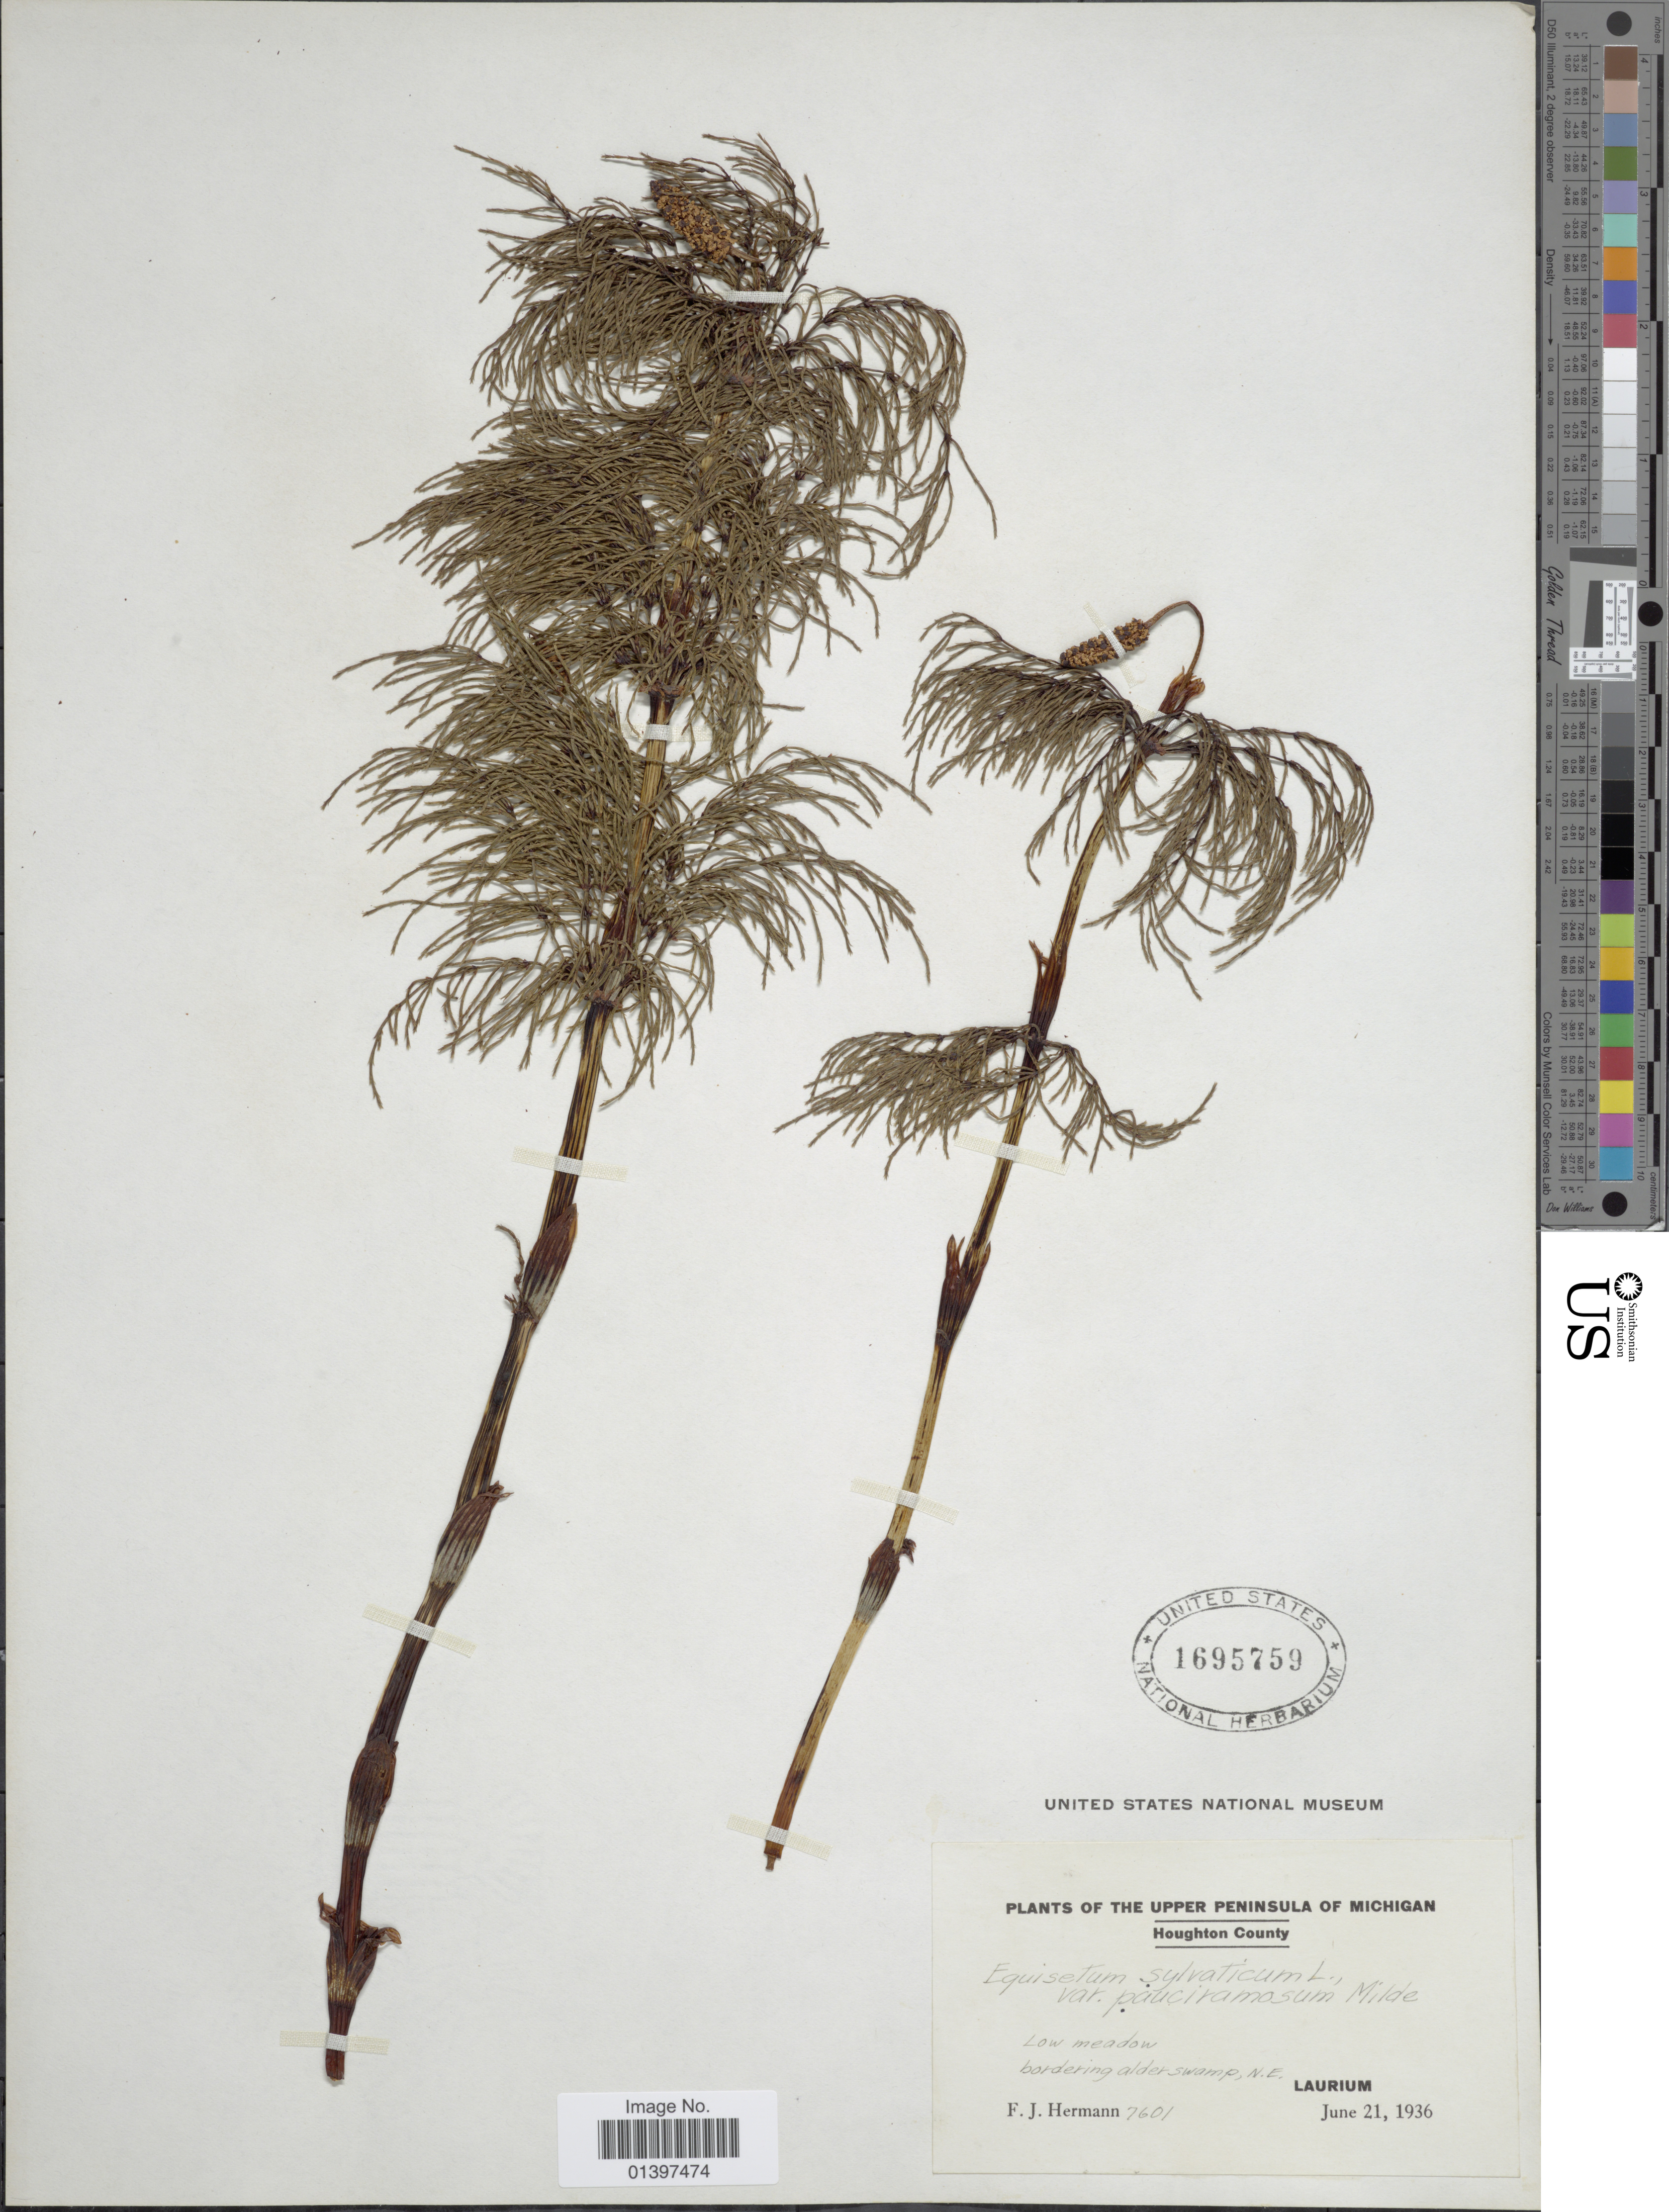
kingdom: Plantae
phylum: Tracheophyta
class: Polypodiopsida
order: Equisetales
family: Equisetaceae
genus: Equisetum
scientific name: Equisetum sylvaticum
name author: L.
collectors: F. J. Hermann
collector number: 7601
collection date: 1936-06-21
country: United States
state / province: Michigan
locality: Upper Peninsula of Michigan, Houghton County, low meadow bordering alder-swamp, N. E. Laurium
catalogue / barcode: US 1695759